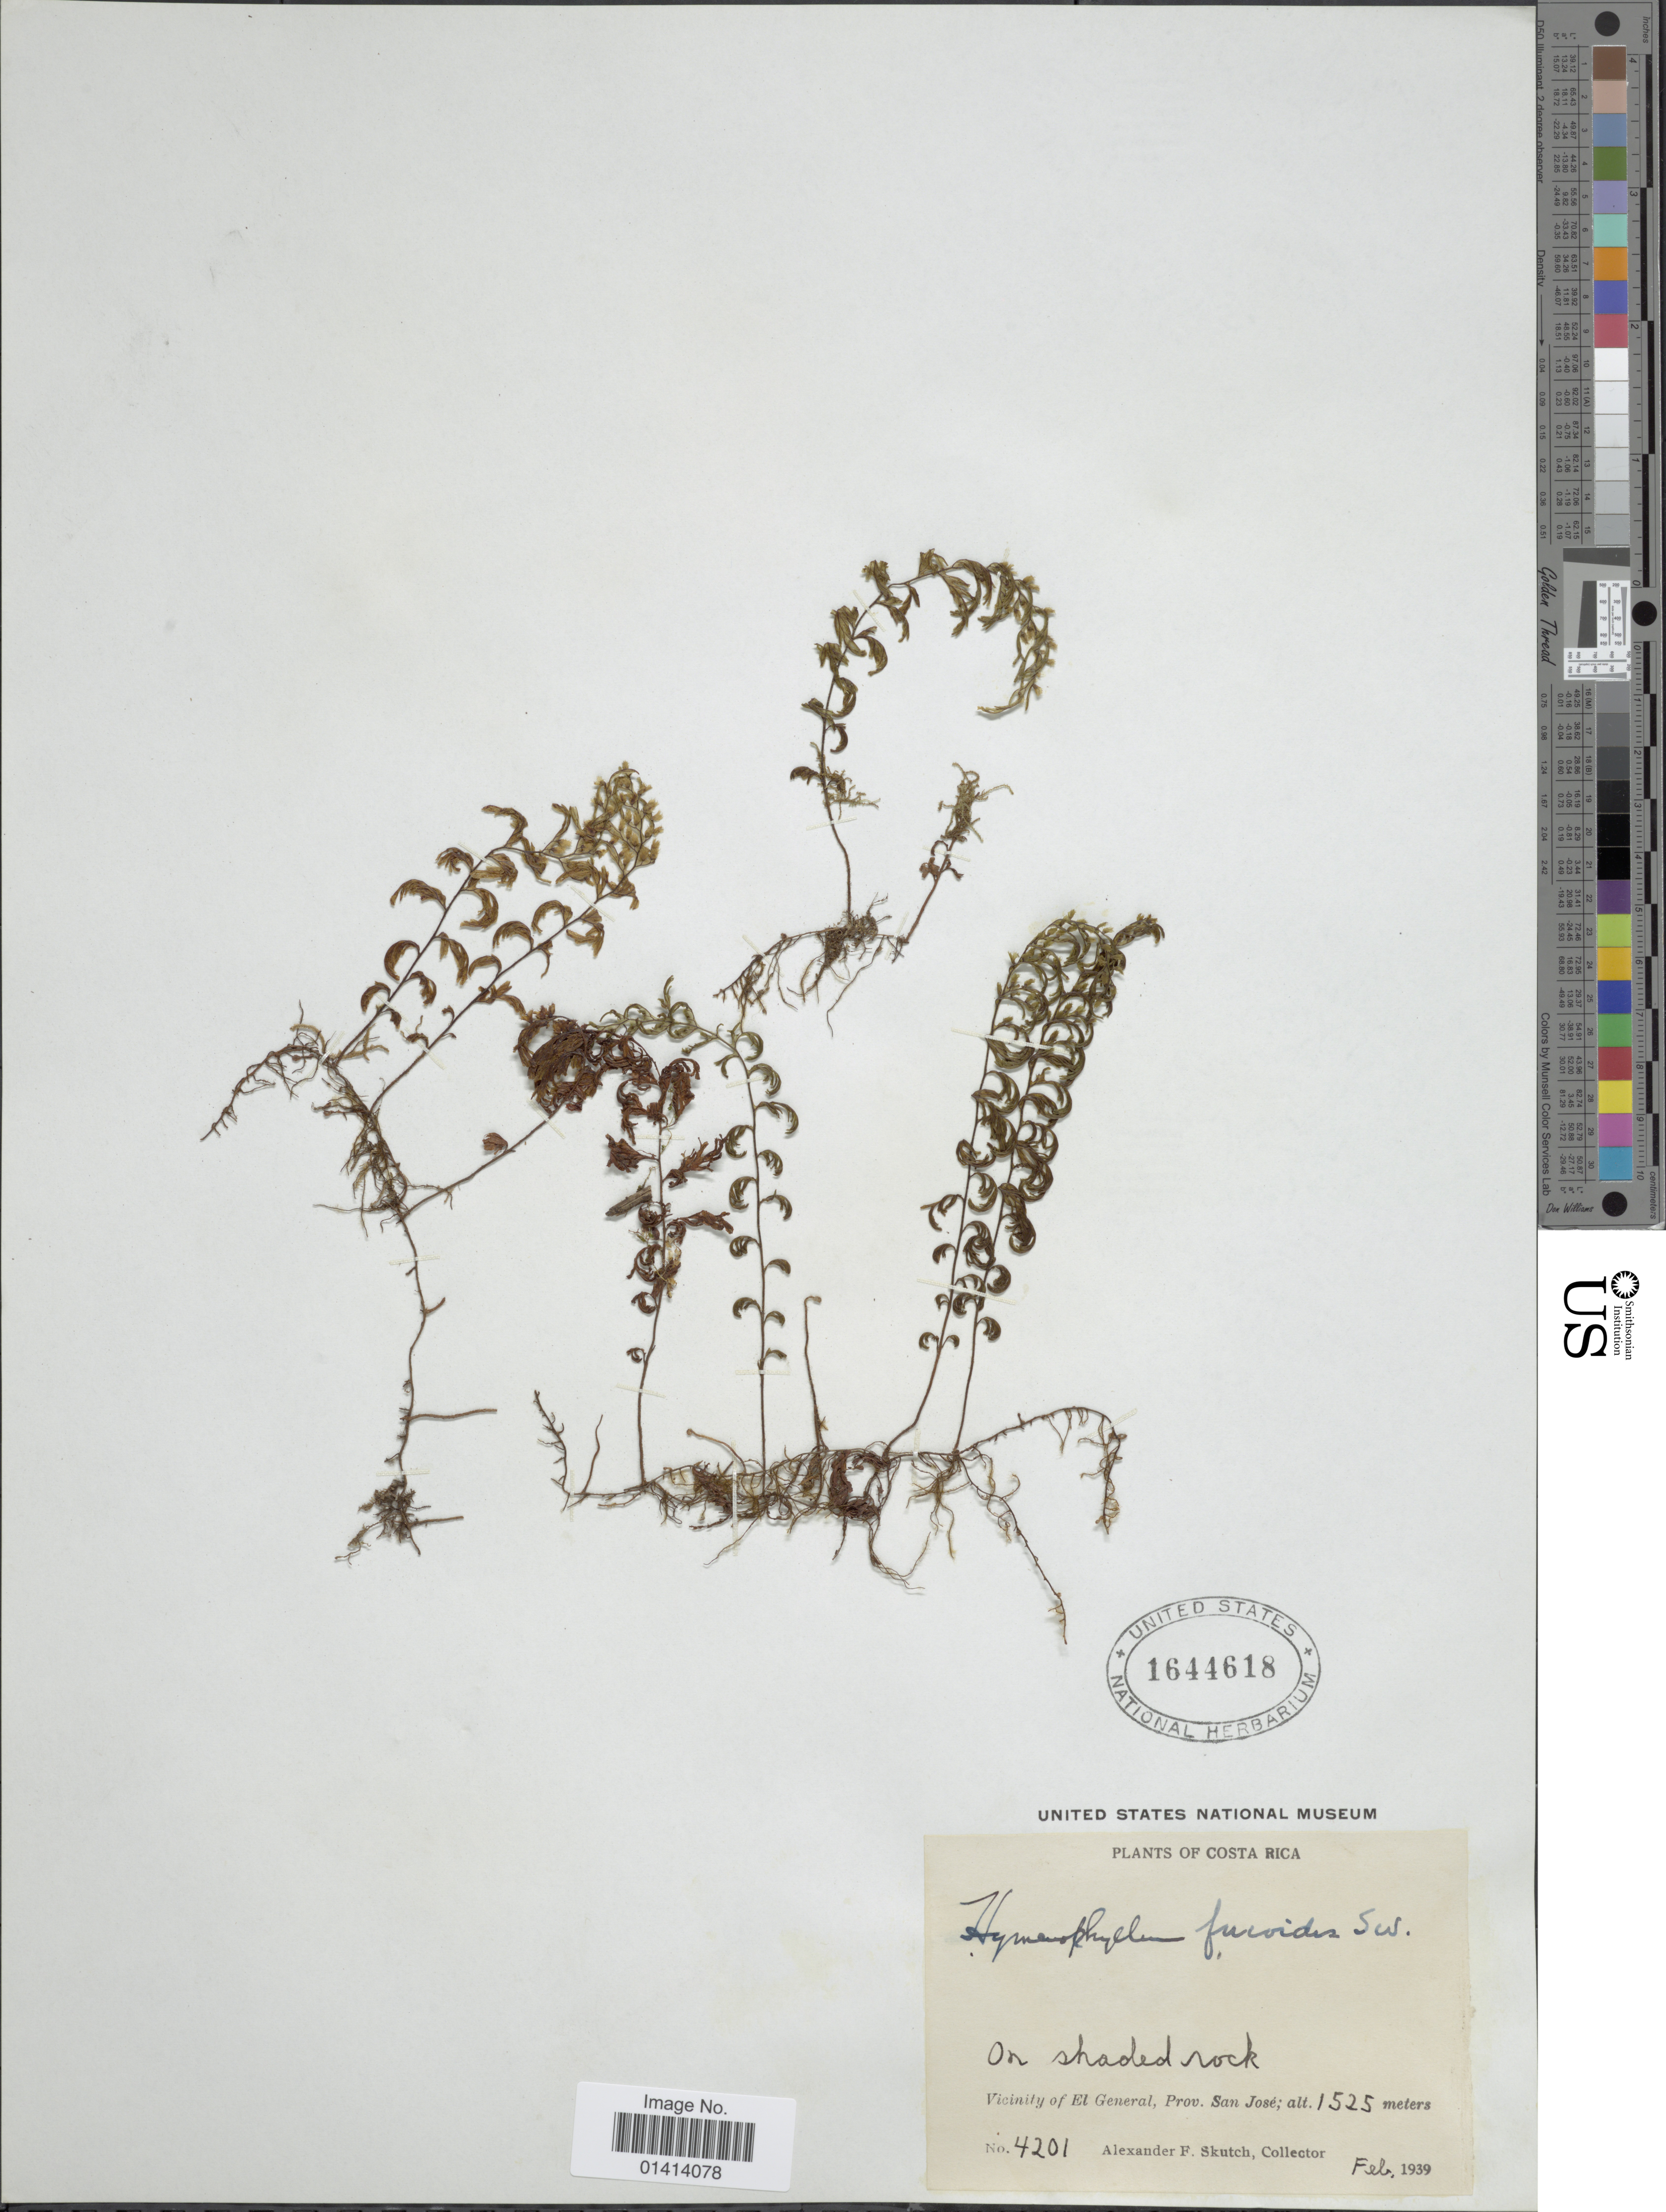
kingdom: Plantae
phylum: Tracheophyta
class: Polypodiopsida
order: Hymenophyllales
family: Hymenophyllaceae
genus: Hymenophyllum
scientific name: Hymenophyllum fucoides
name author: (Sw.) Sw.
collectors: A. F. Skutch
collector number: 4201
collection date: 1939-02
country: Costa Rica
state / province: San José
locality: Vicinity of El General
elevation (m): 1525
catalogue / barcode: US 1644618